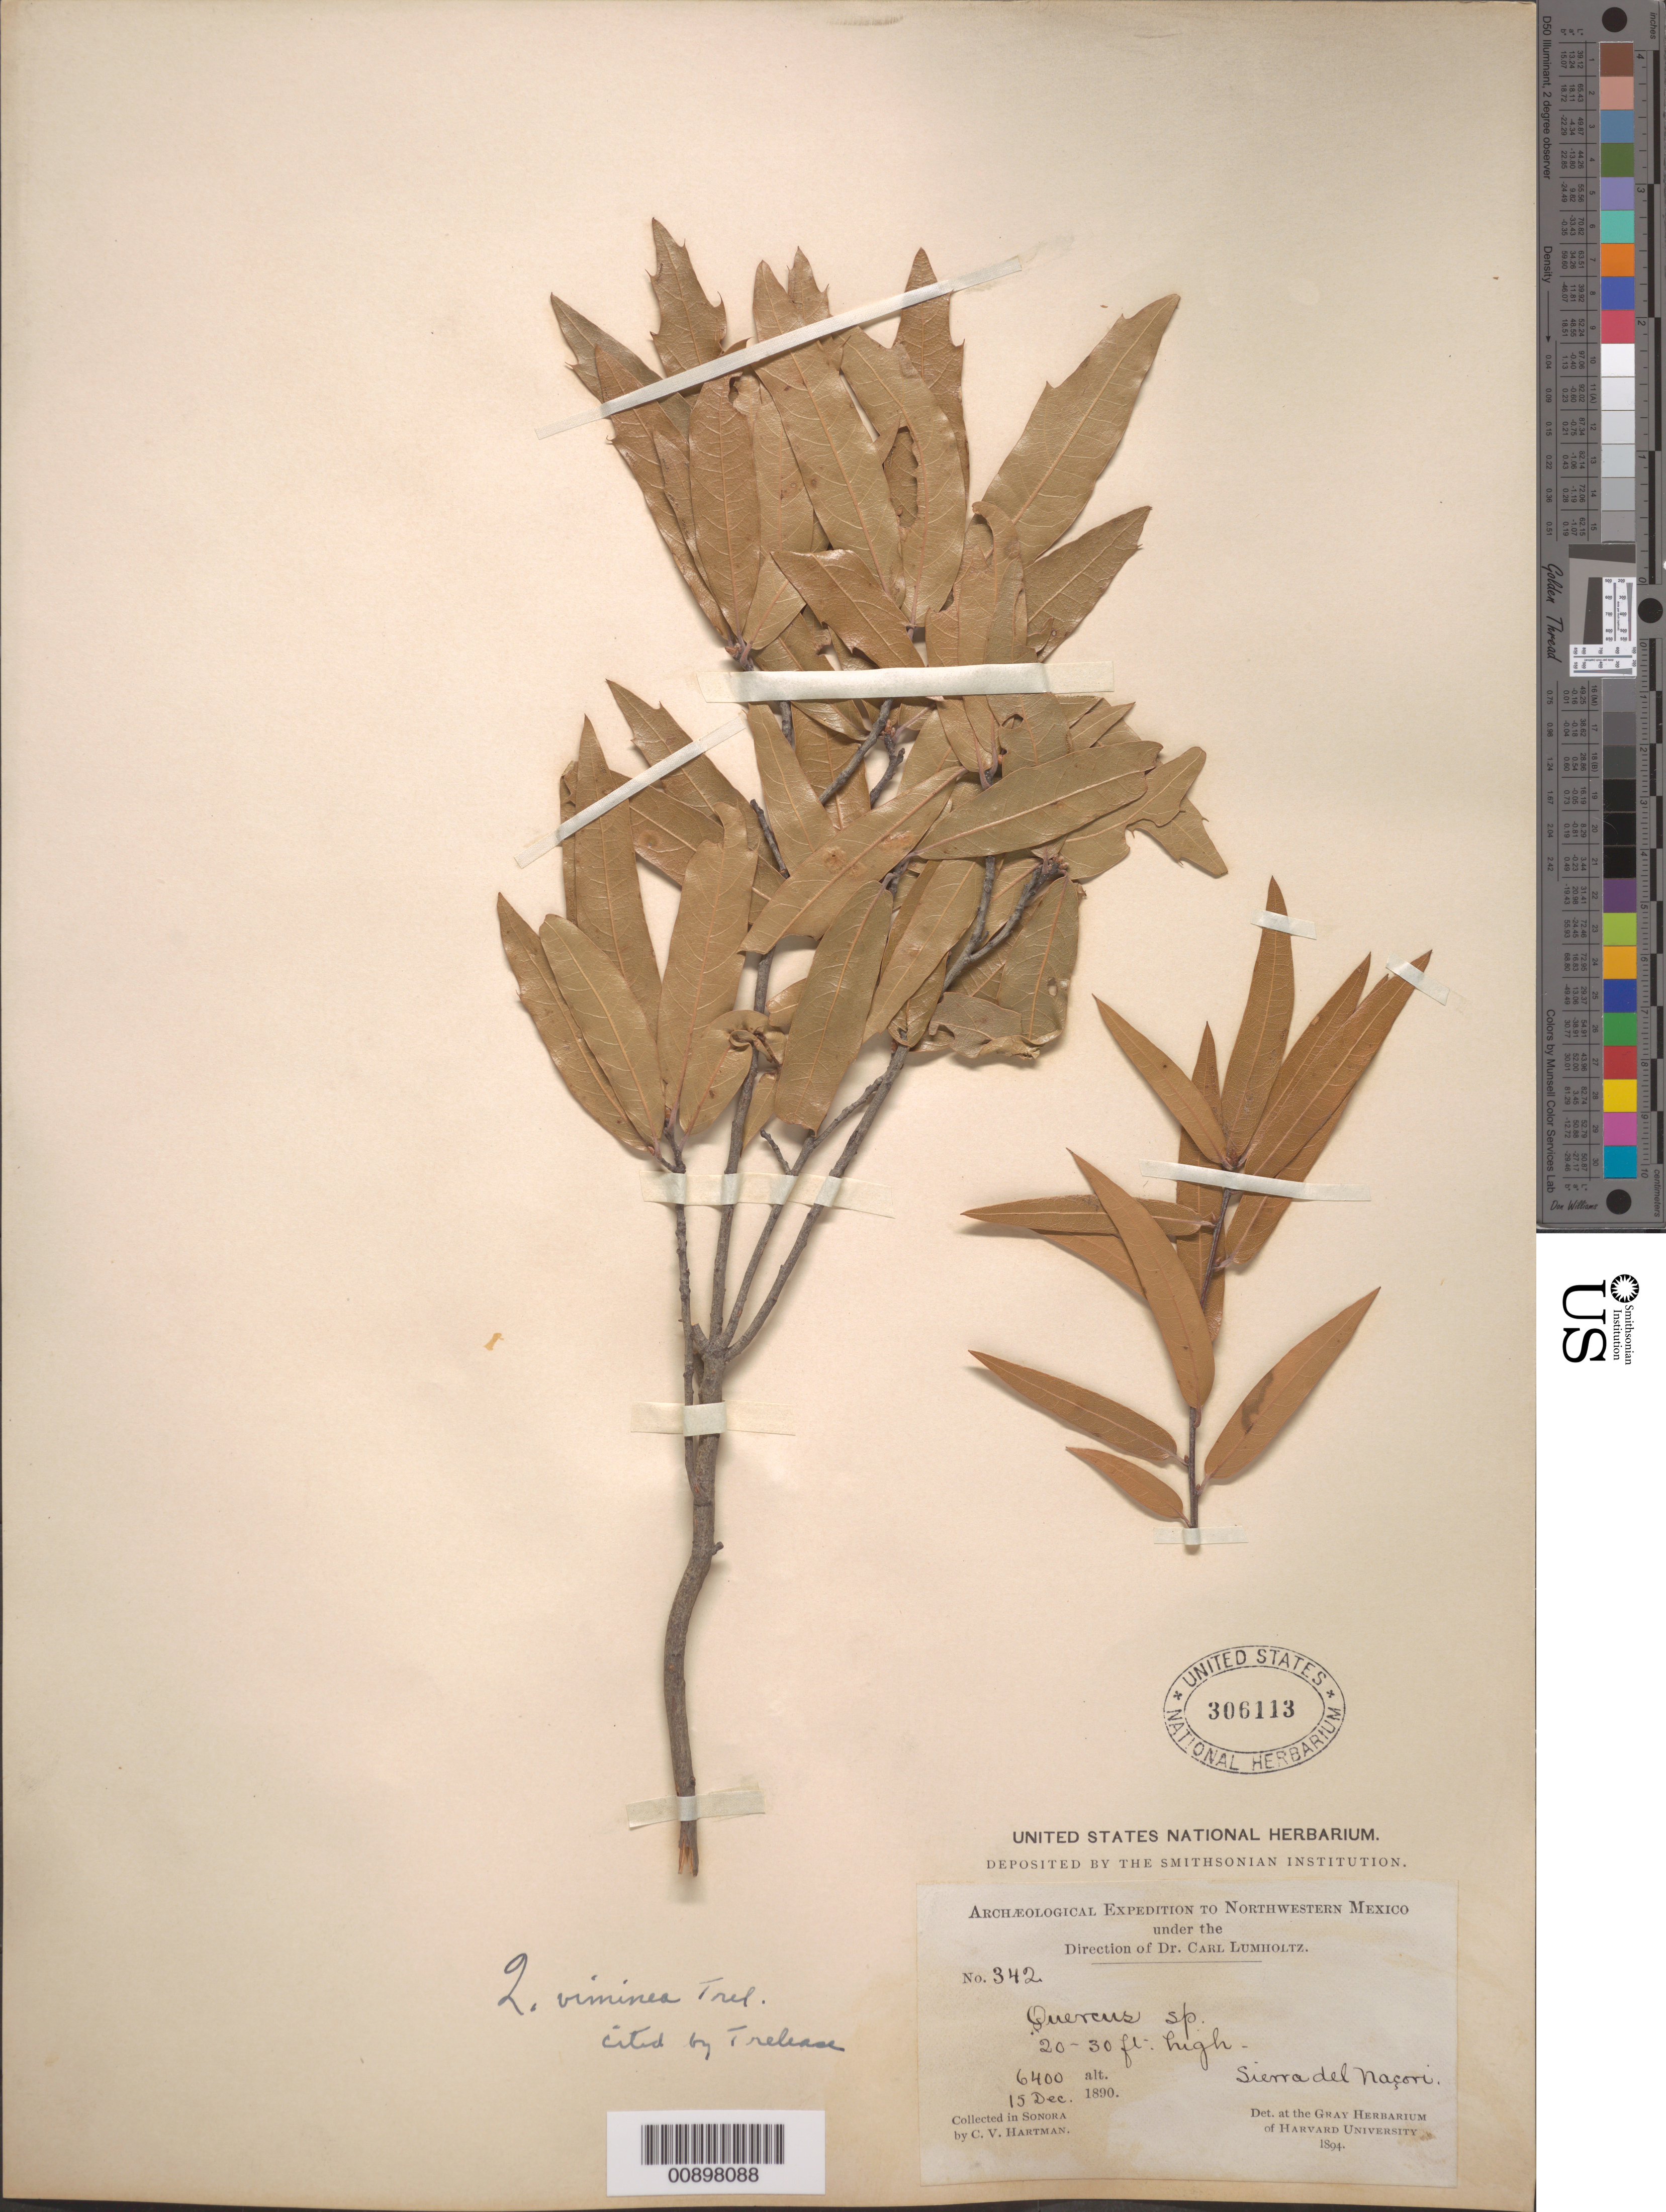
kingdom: Plantae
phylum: Tracheophyta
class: Magnoliopsida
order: Fagales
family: Fagaceae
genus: Quercus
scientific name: Quercus viminea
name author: Trel.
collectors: C. V. Hartman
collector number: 342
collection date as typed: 15 Dec 1890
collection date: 1890-12-15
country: Mexico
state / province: Sonora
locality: Sierra del Nacori, Sonora.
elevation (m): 1951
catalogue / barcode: US 306113